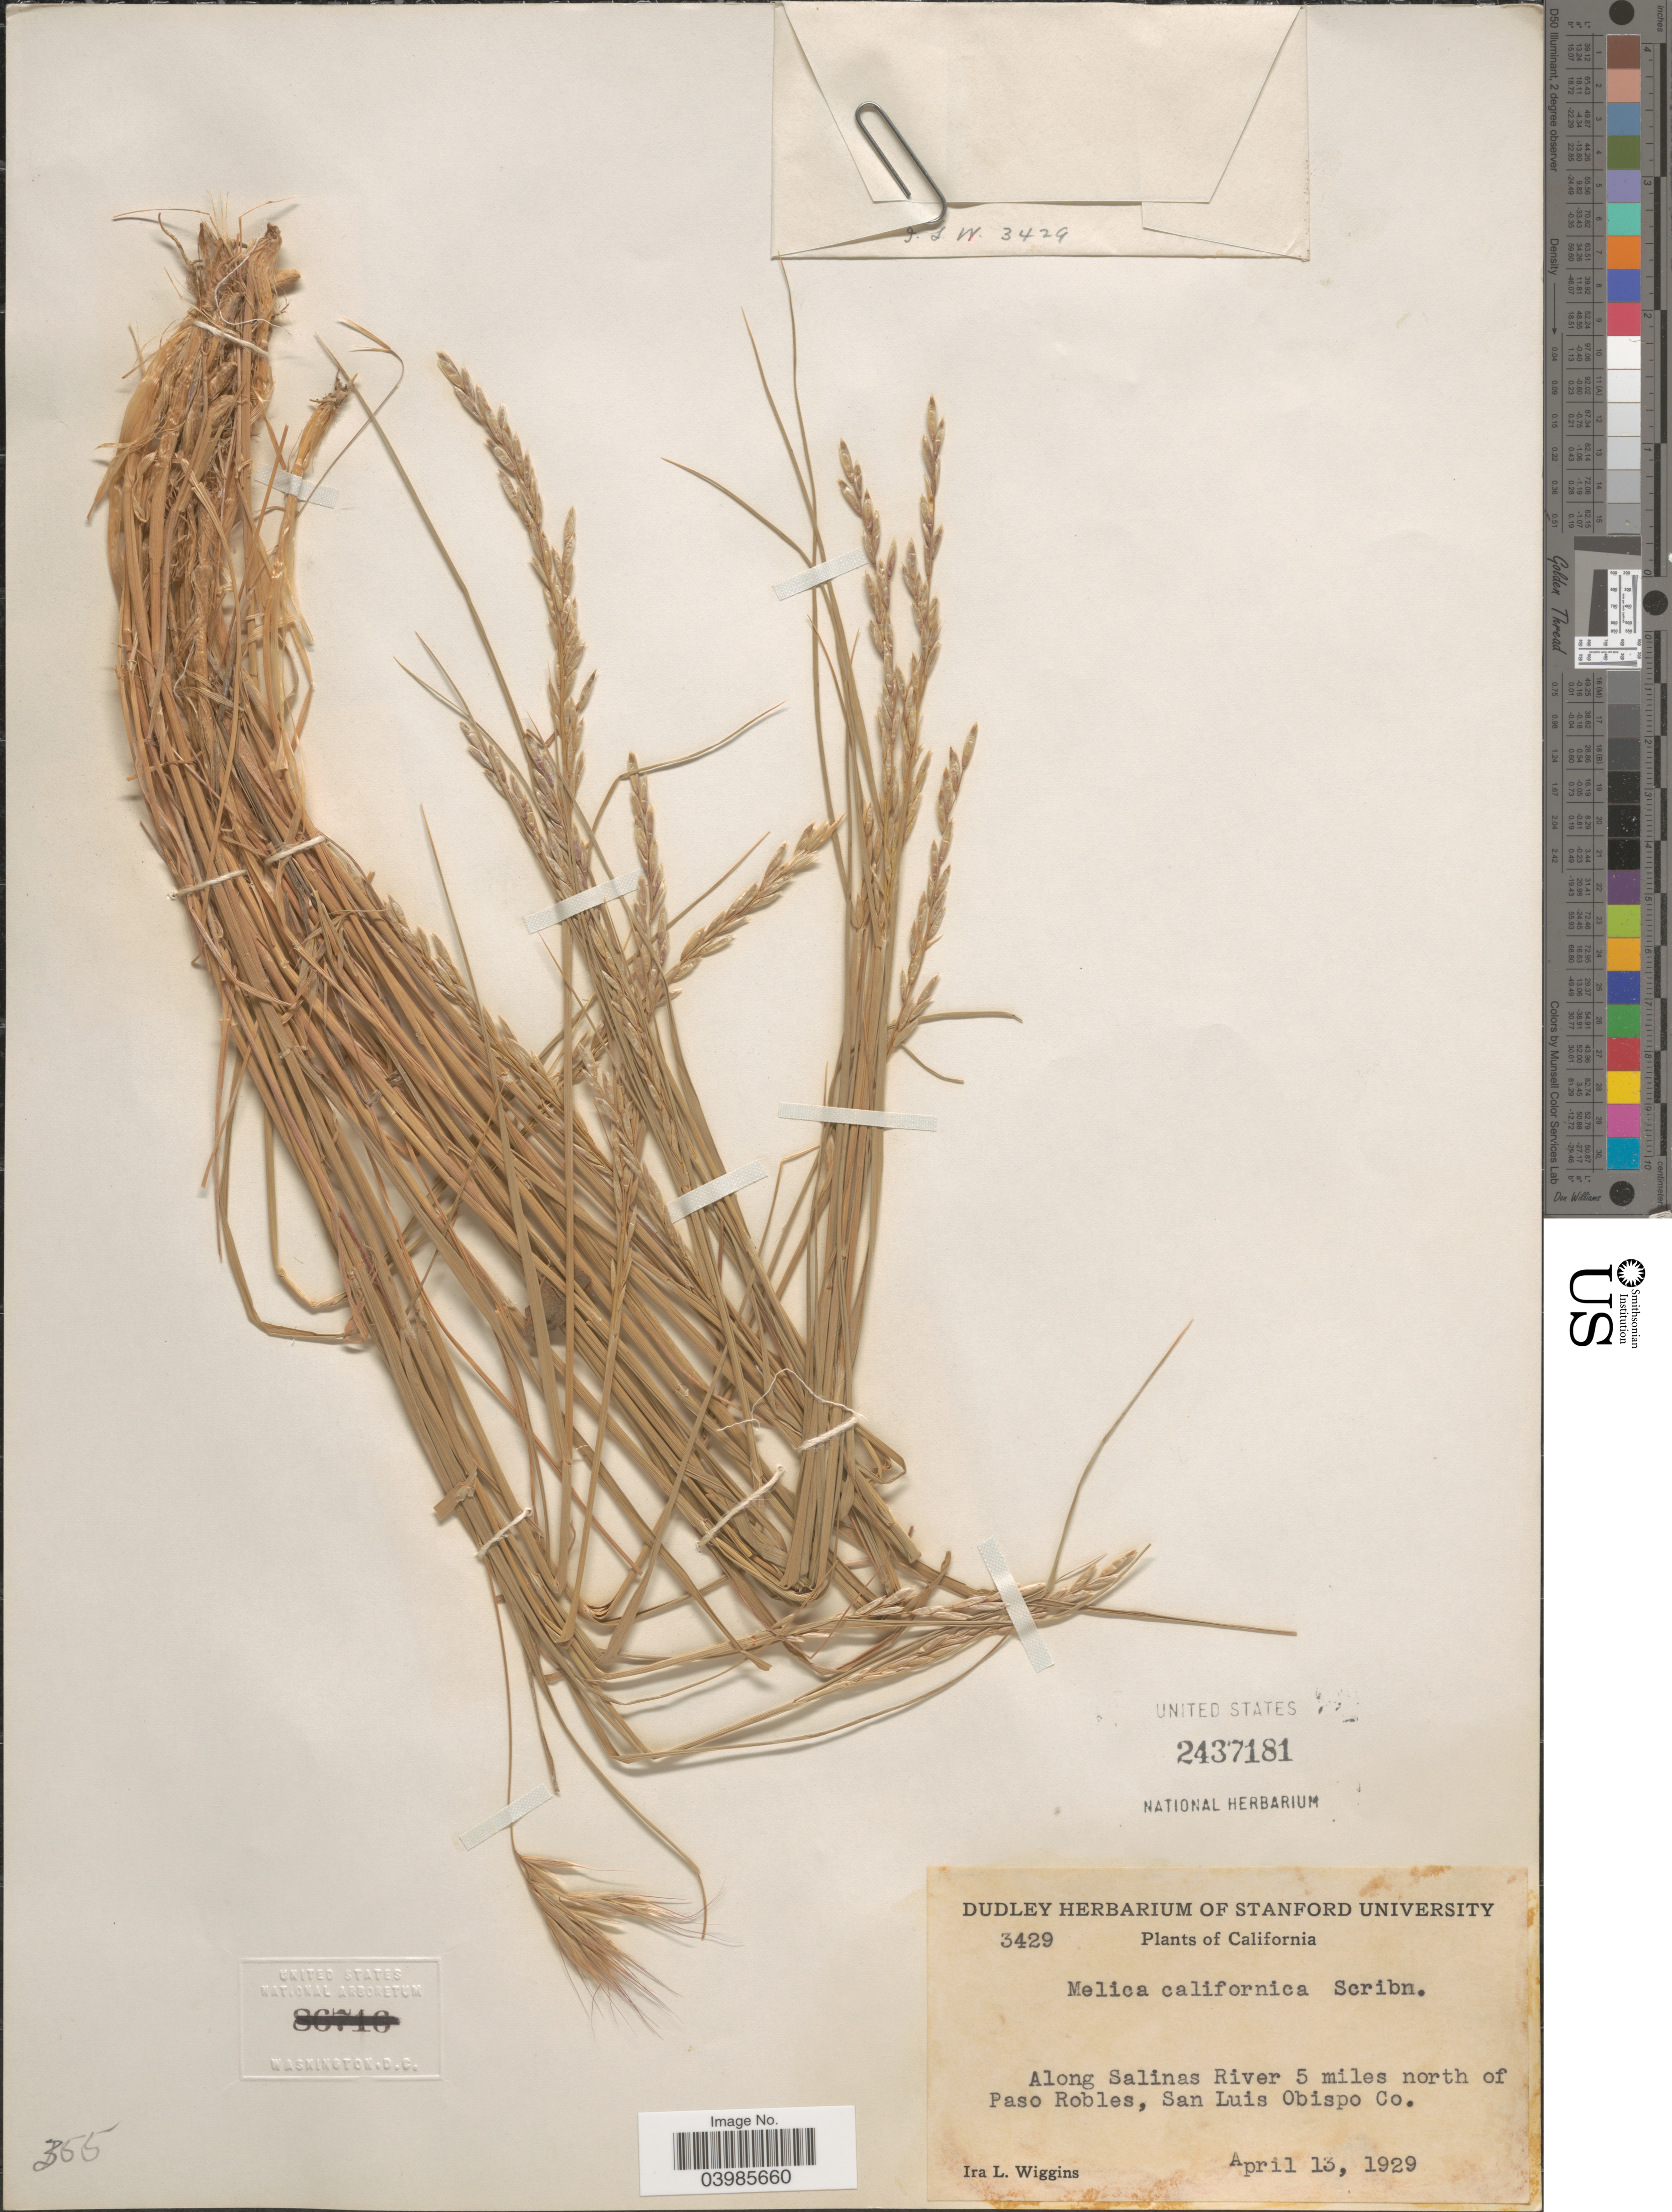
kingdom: Plantae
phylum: Tracheophyta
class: Liliopsida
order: Poales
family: Poaceae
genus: Melica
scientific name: Melica californica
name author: Scribn.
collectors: I. L. Wiggins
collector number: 3429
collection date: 1929-04-13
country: United States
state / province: California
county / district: San Luis Obispo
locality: Along Salinas River 5 miles north of Paso Robles, San Luis Obispo Co.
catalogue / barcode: US 2437181